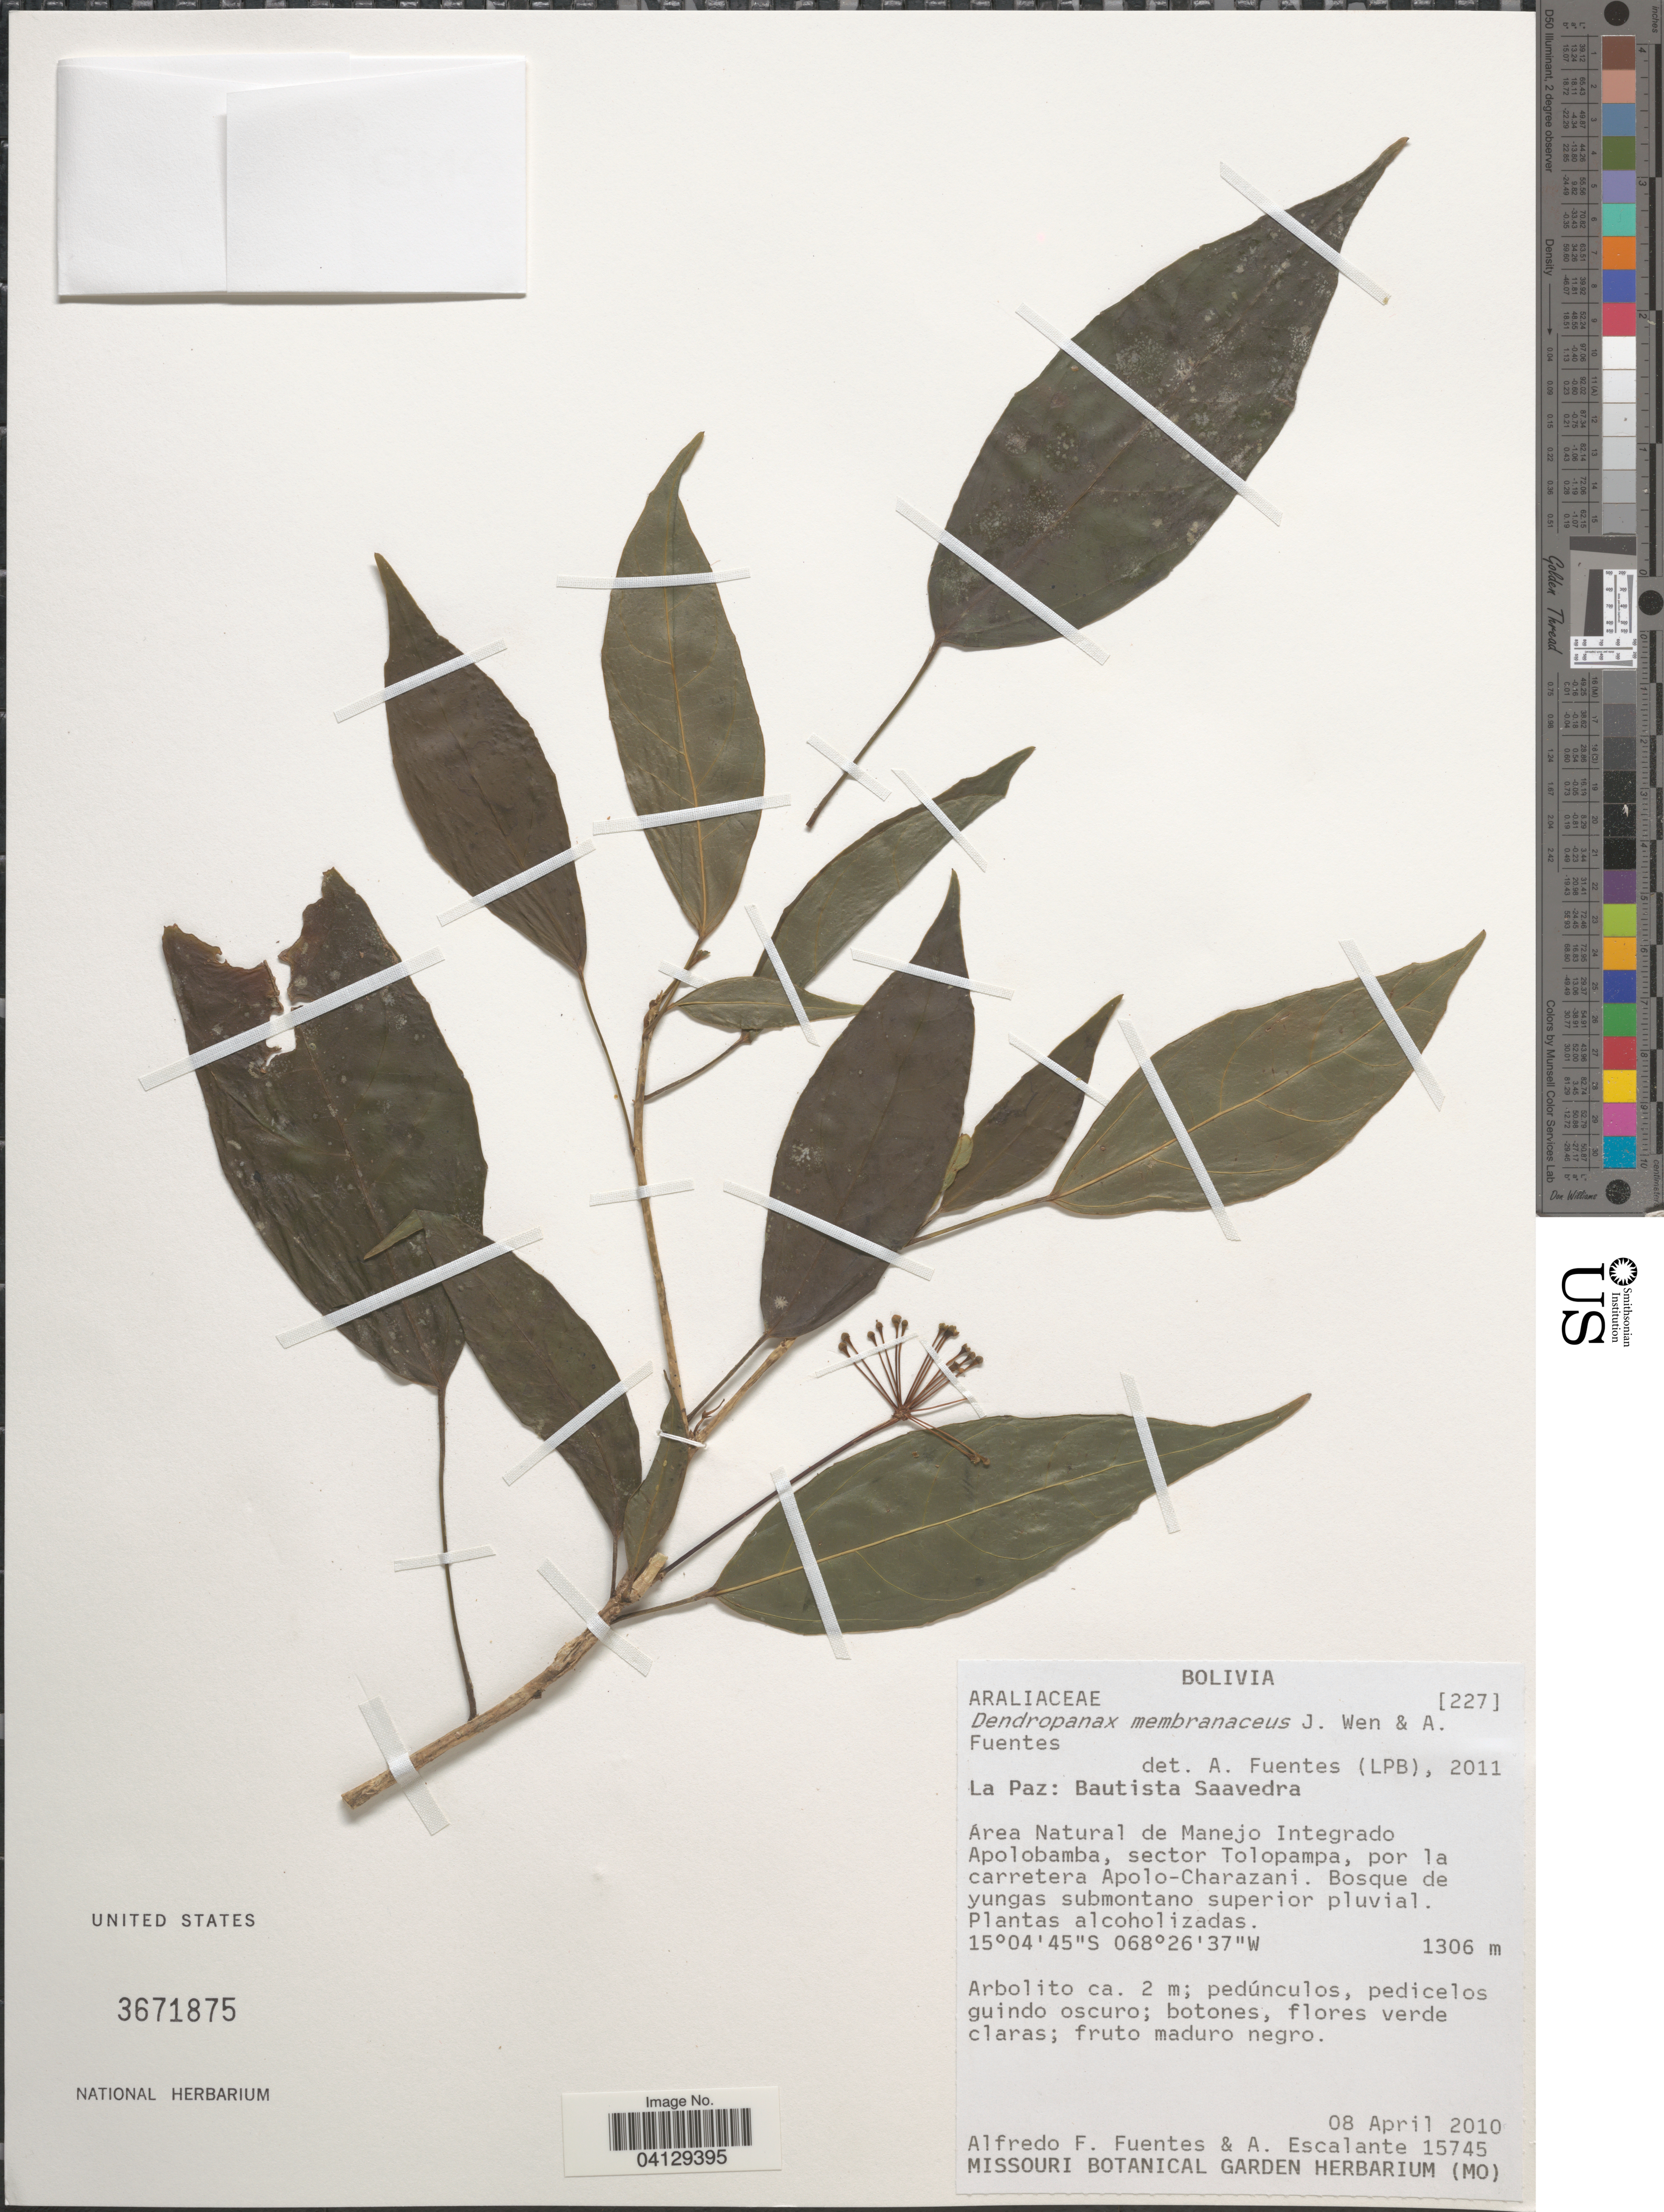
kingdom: Plantae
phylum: Tracheophyta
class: Magnoliopsida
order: Apiales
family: Araliaceae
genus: Dendropanax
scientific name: Dendropanax membranaceus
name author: J. Wen & A. Fuentes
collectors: A. F. Fuentes & A. Escalante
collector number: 15745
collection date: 2010-04-08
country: Bolivia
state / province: La Paz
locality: Bautista Saavedra. Área Natural de Manejo Integrado Apolobamba, sector Tolopampa, por la carretera Apolo-Charazani.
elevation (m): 1306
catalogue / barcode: US 3671875